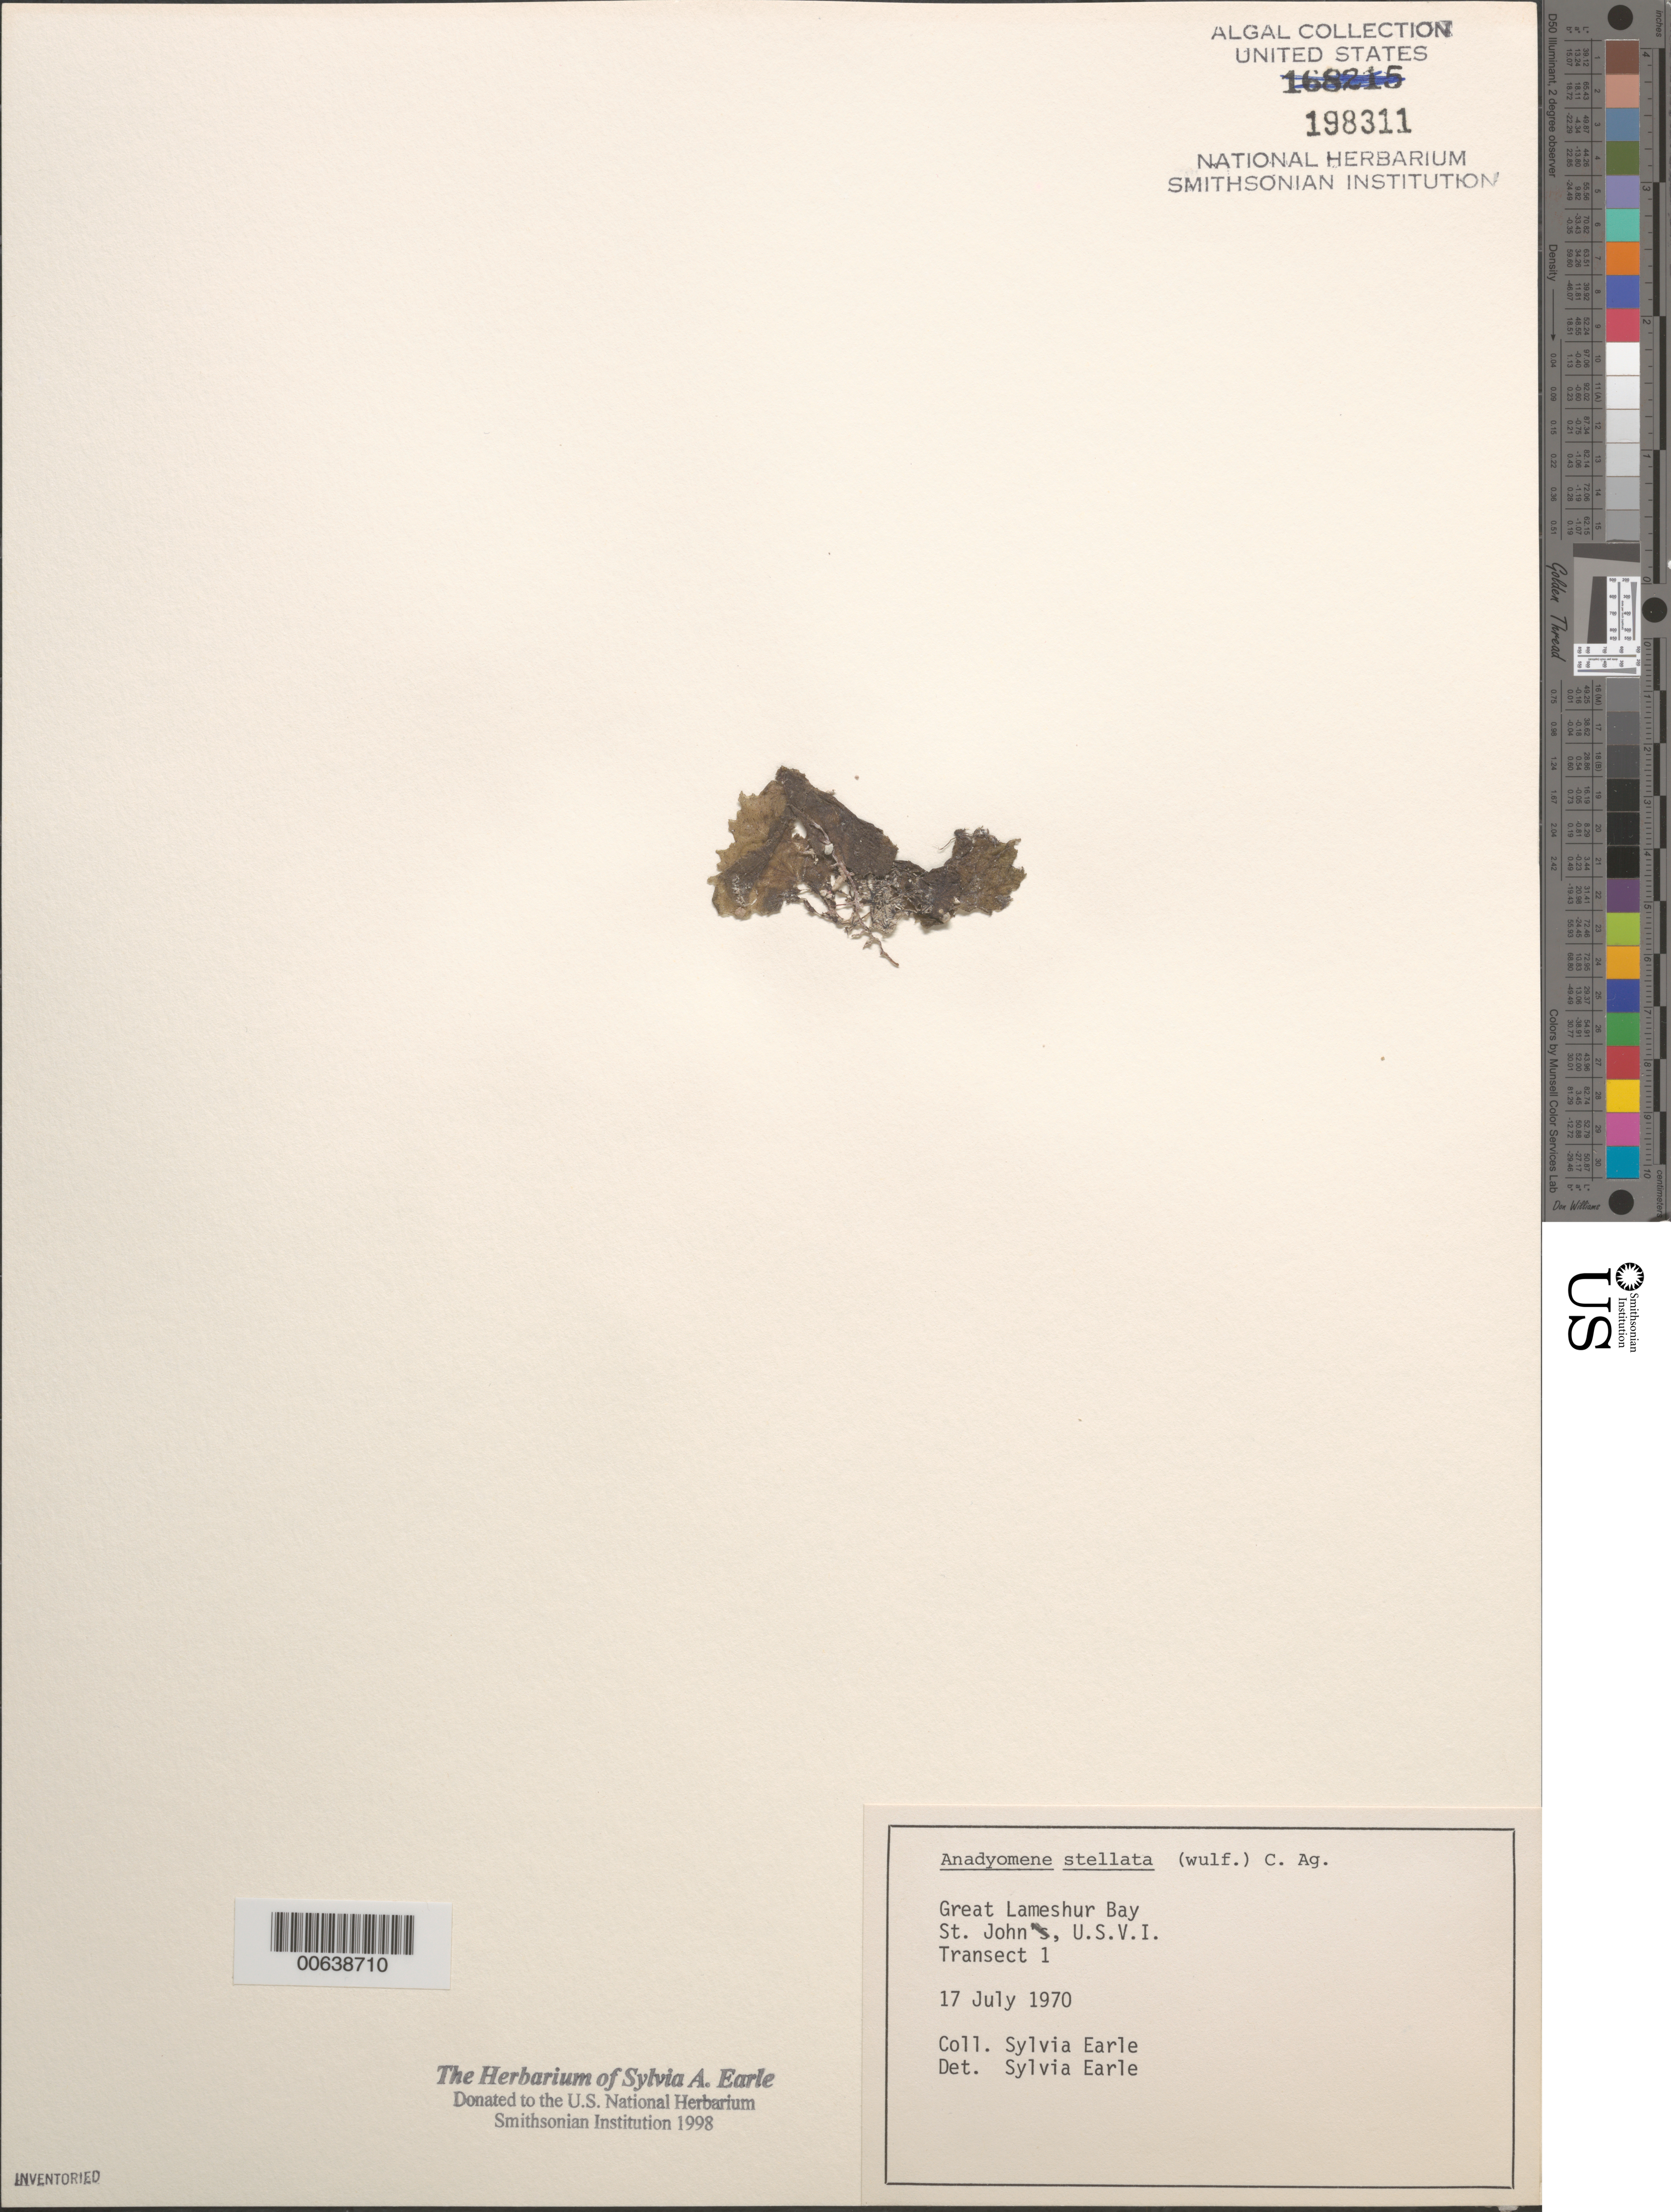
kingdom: Plantae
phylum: Chlorophyta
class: Ulvophyceae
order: Cladophorales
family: Anadyomenaceae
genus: Anadyomene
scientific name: Anadyomene stellata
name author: (Wulfen) C. Agardh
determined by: Earle, S. A.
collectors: S. A. Earle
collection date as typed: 17 Jul 1970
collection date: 1970-07-17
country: U.S. Virgin Islands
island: St. John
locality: Great Lameshur Bay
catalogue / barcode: US 198311